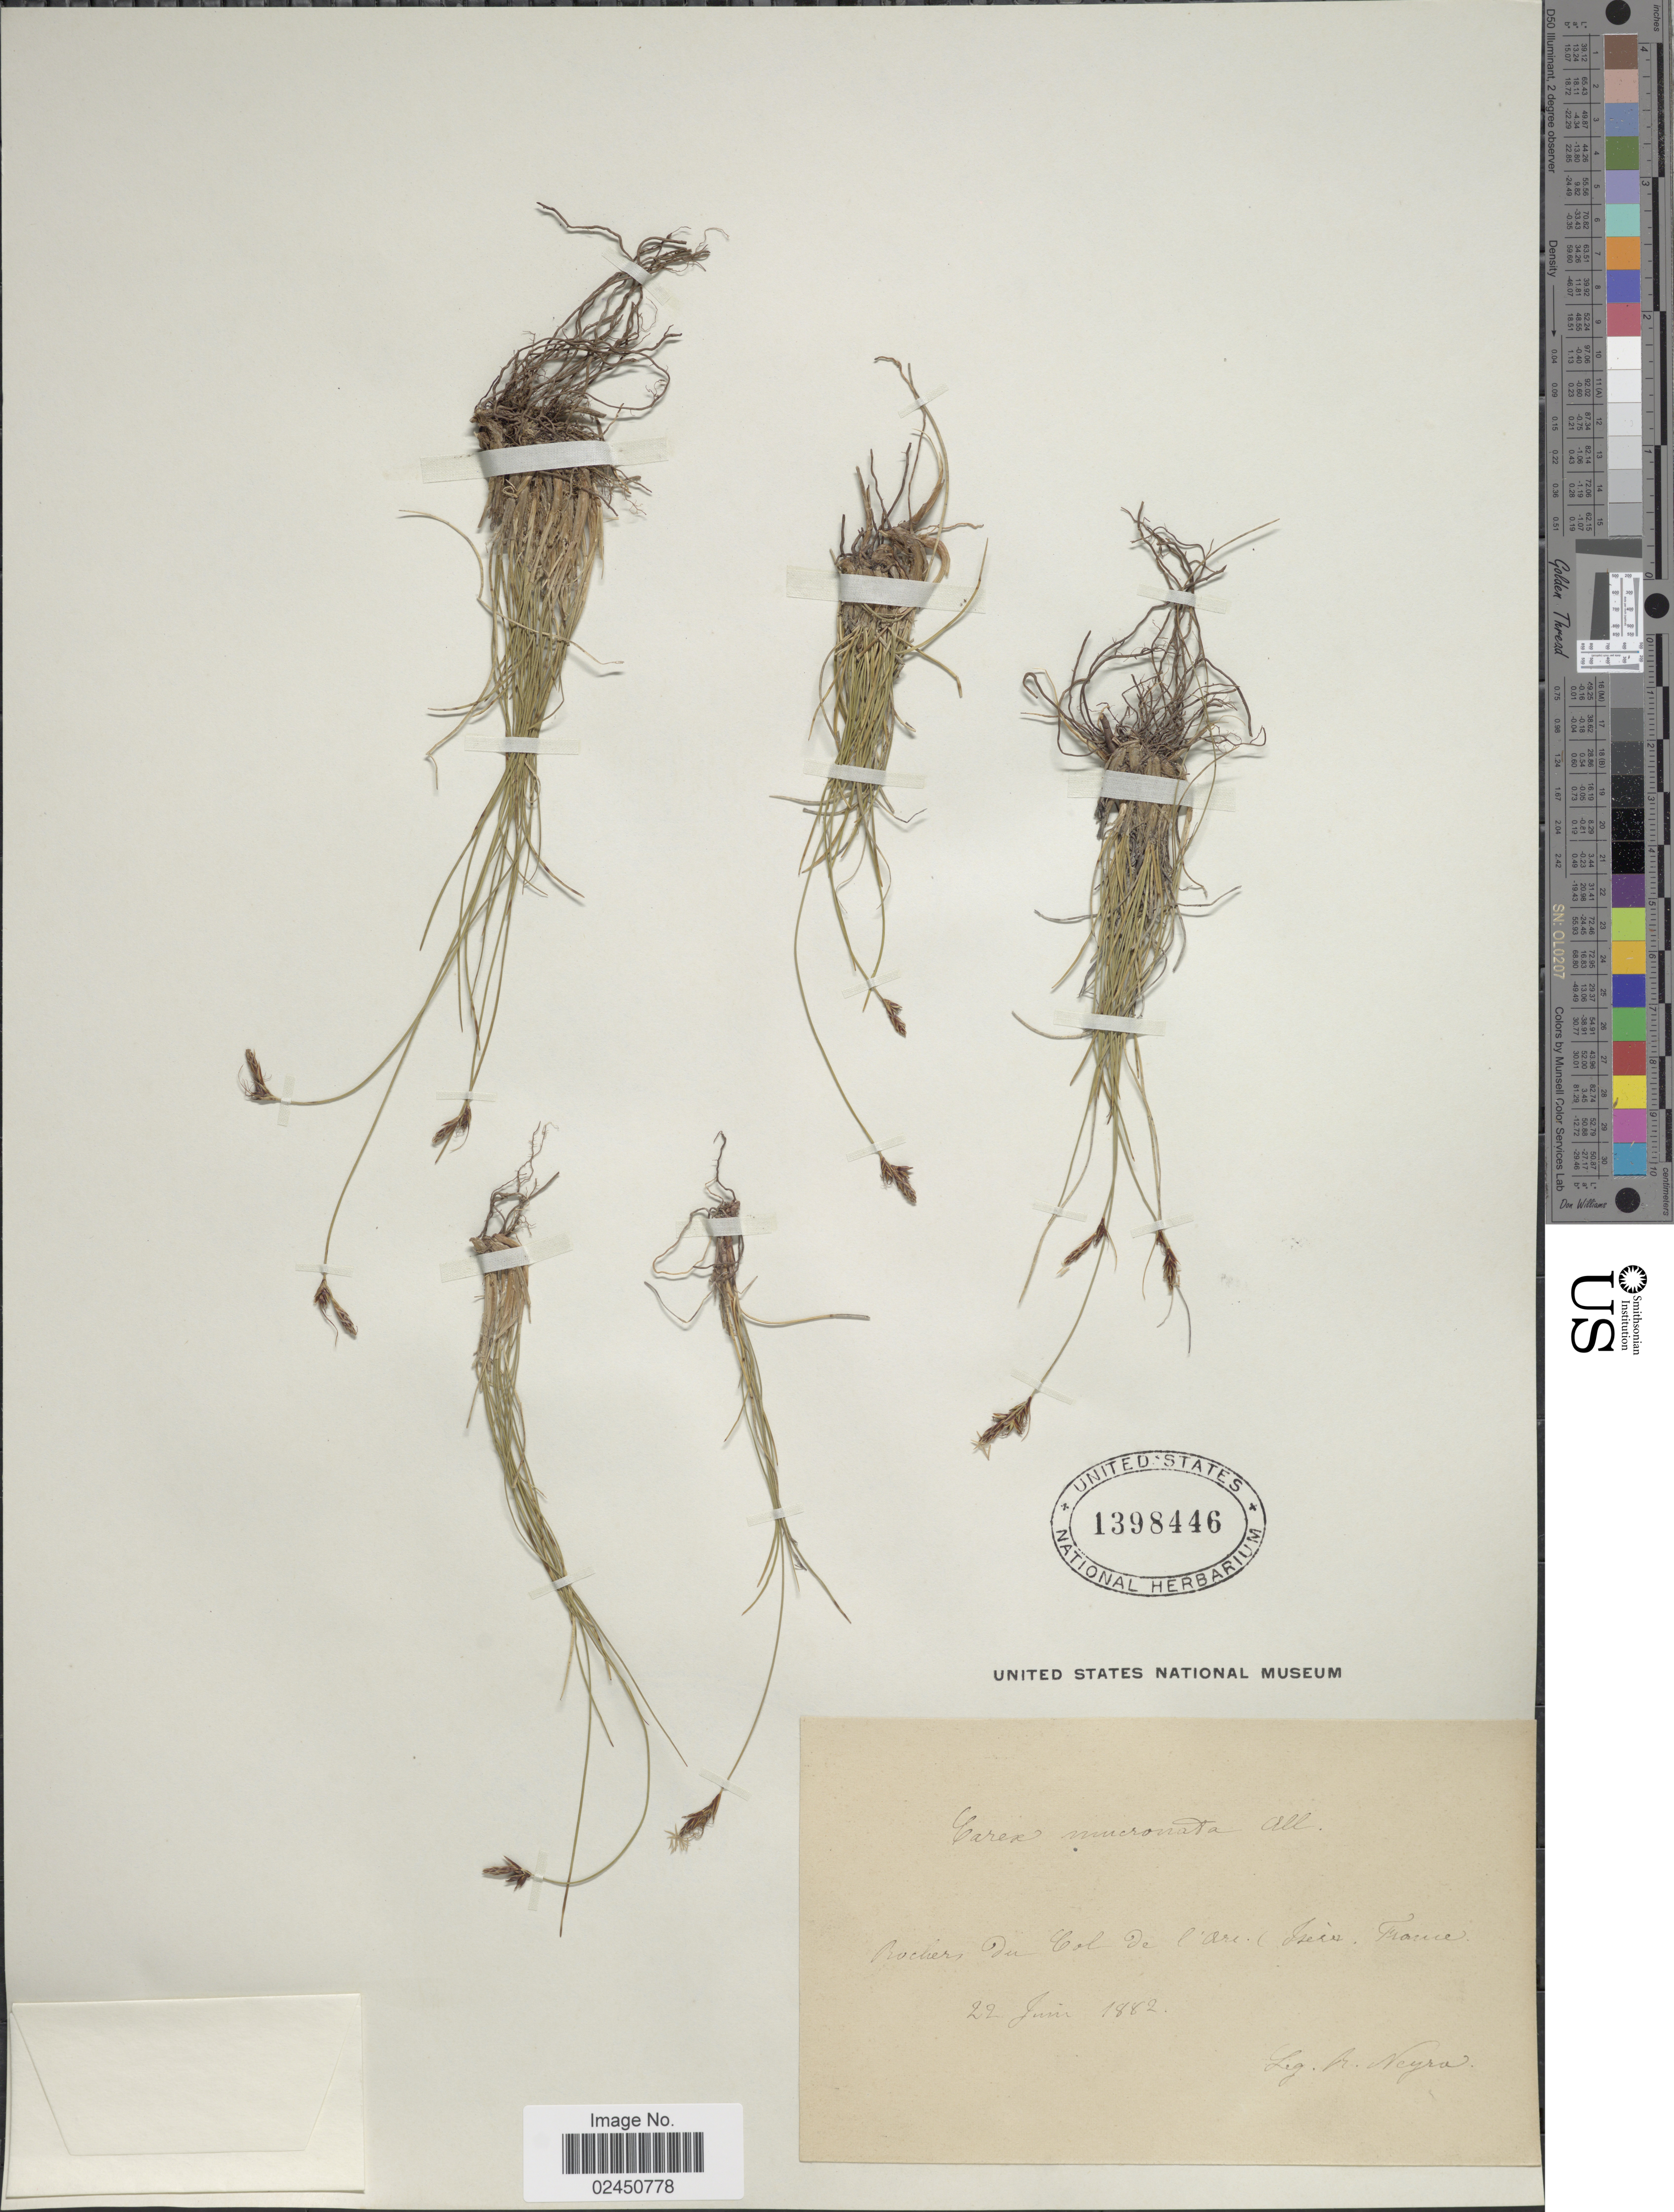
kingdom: Plantae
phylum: Tracheophyta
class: Liliopsida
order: Poales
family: Cyperaceae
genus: Carex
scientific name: Carex mucronata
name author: All.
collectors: R. Neyra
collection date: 1882-06-22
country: France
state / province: Auvergne-Rhône-Alpes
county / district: Isère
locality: Rochers du Col de l'Are (Isere)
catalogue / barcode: US 1398446